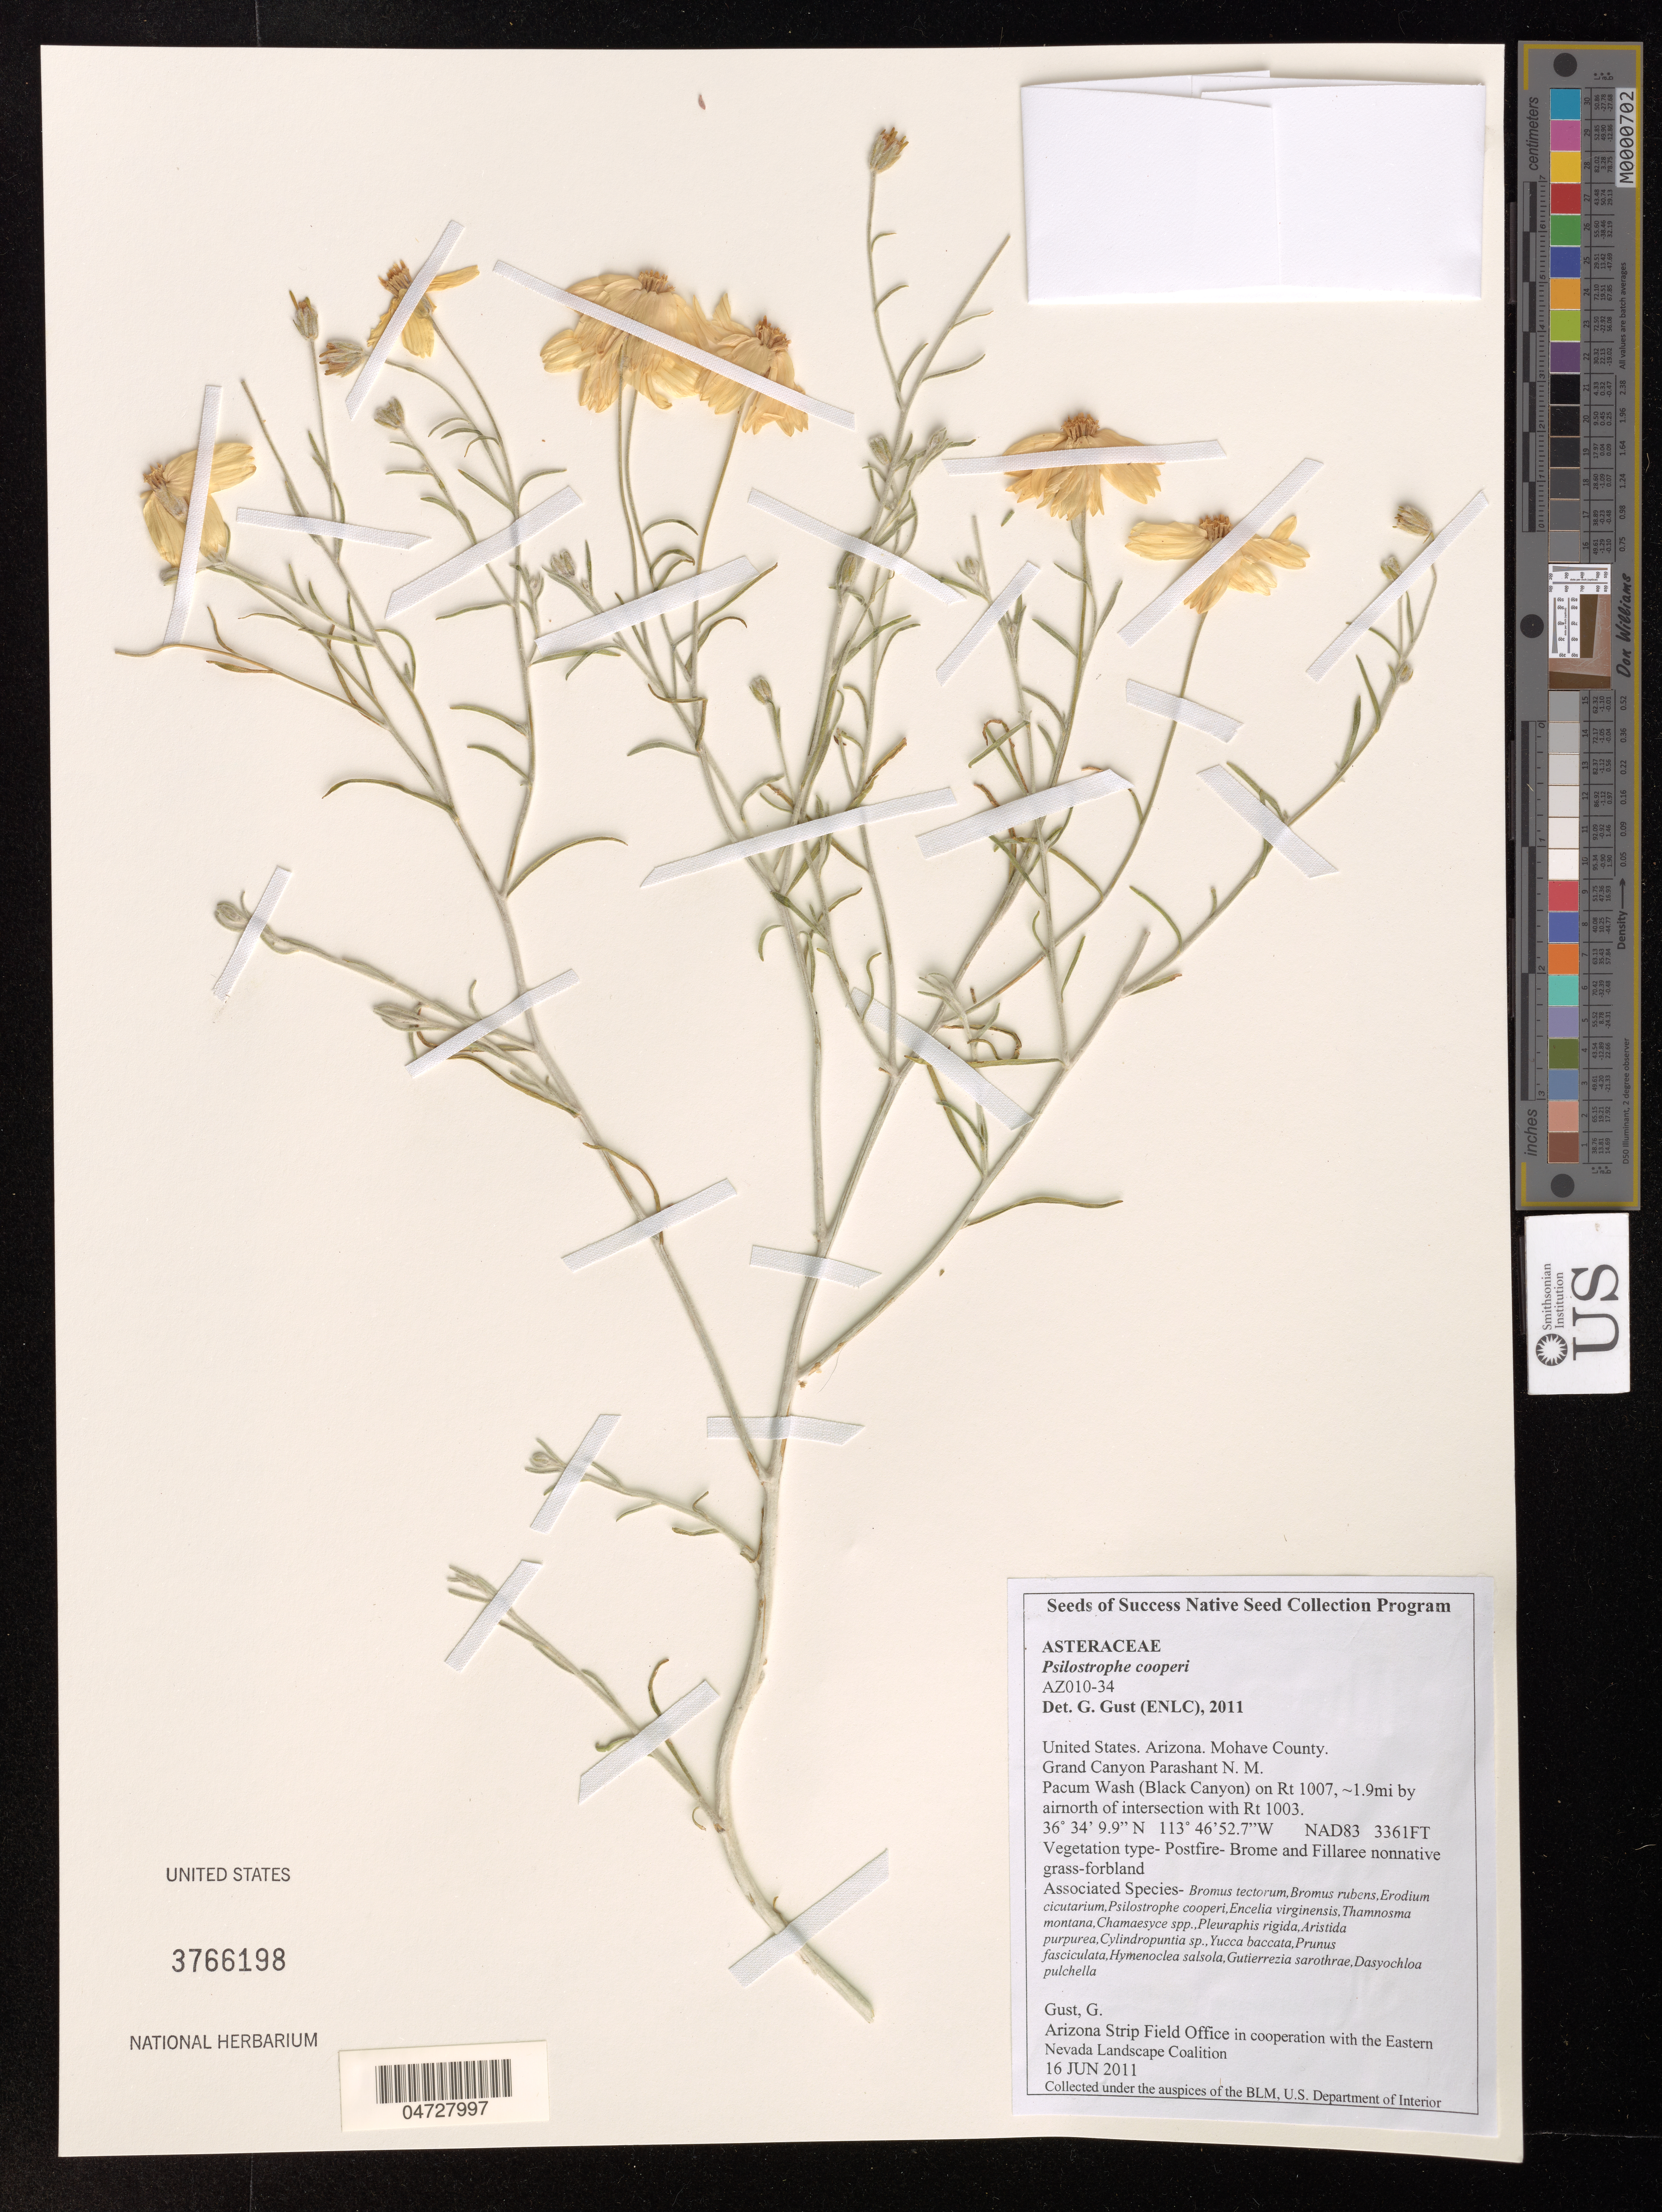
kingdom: Plantae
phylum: Tracheophyta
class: Magnoliopsida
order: Asterales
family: Asteraceae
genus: Psilostrophe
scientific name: Psilostrophe cooperi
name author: (A. Gray) Greene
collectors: G. Gust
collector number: AZ010-34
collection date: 2011-06-16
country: United States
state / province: Arizona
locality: Mohave County, Grand Canyon Parashant N. M. Pacum Wash (Black Canyon) on RT 1007, 1.9 mi by airnorth of intersection with Rt 1003.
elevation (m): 1024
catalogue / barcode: US 3766198